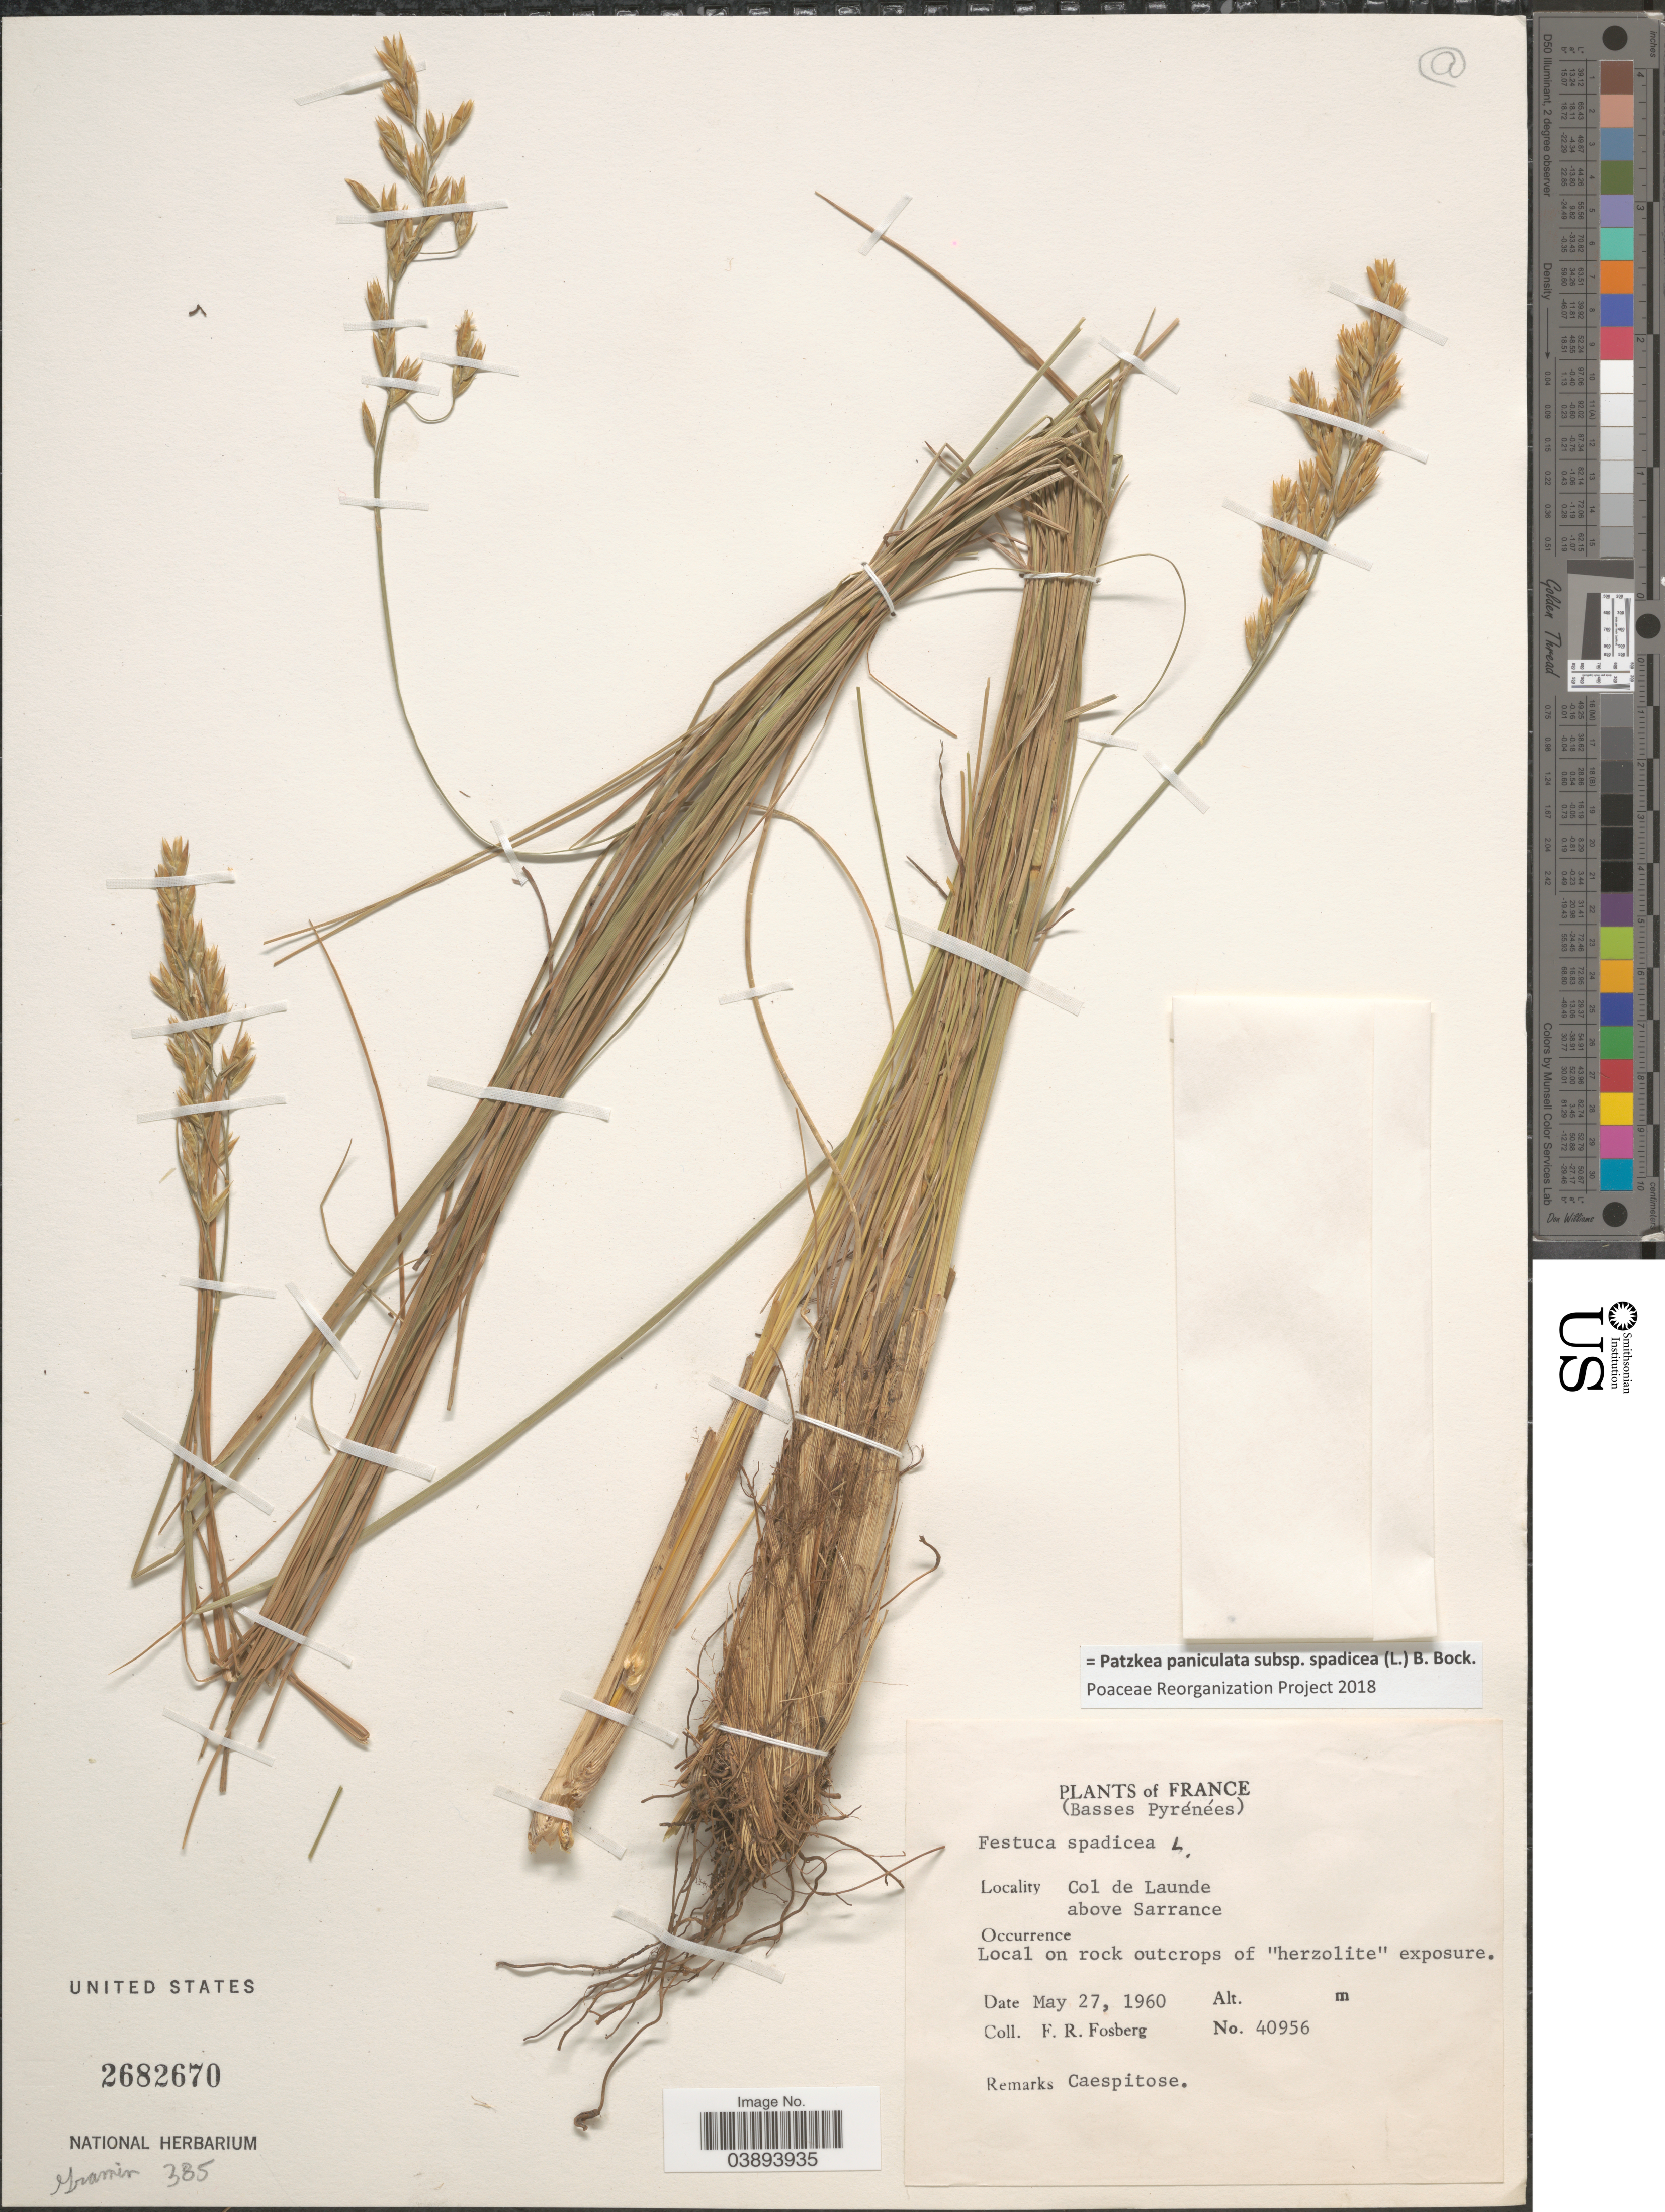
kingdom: Plantae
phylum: Tracheophyta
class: Liliopsida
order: Poales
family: Poaceae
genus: Patzkea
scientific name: Patzkea paniculata subsp. spadicea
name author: (L.) G. H. Loos & B. Bock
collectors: F. R. Fosberg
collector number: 40956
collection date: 1960-05-27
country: France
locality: Basses Pyrénées. Col de Launde above Sarrance.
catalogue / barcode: US 2682670